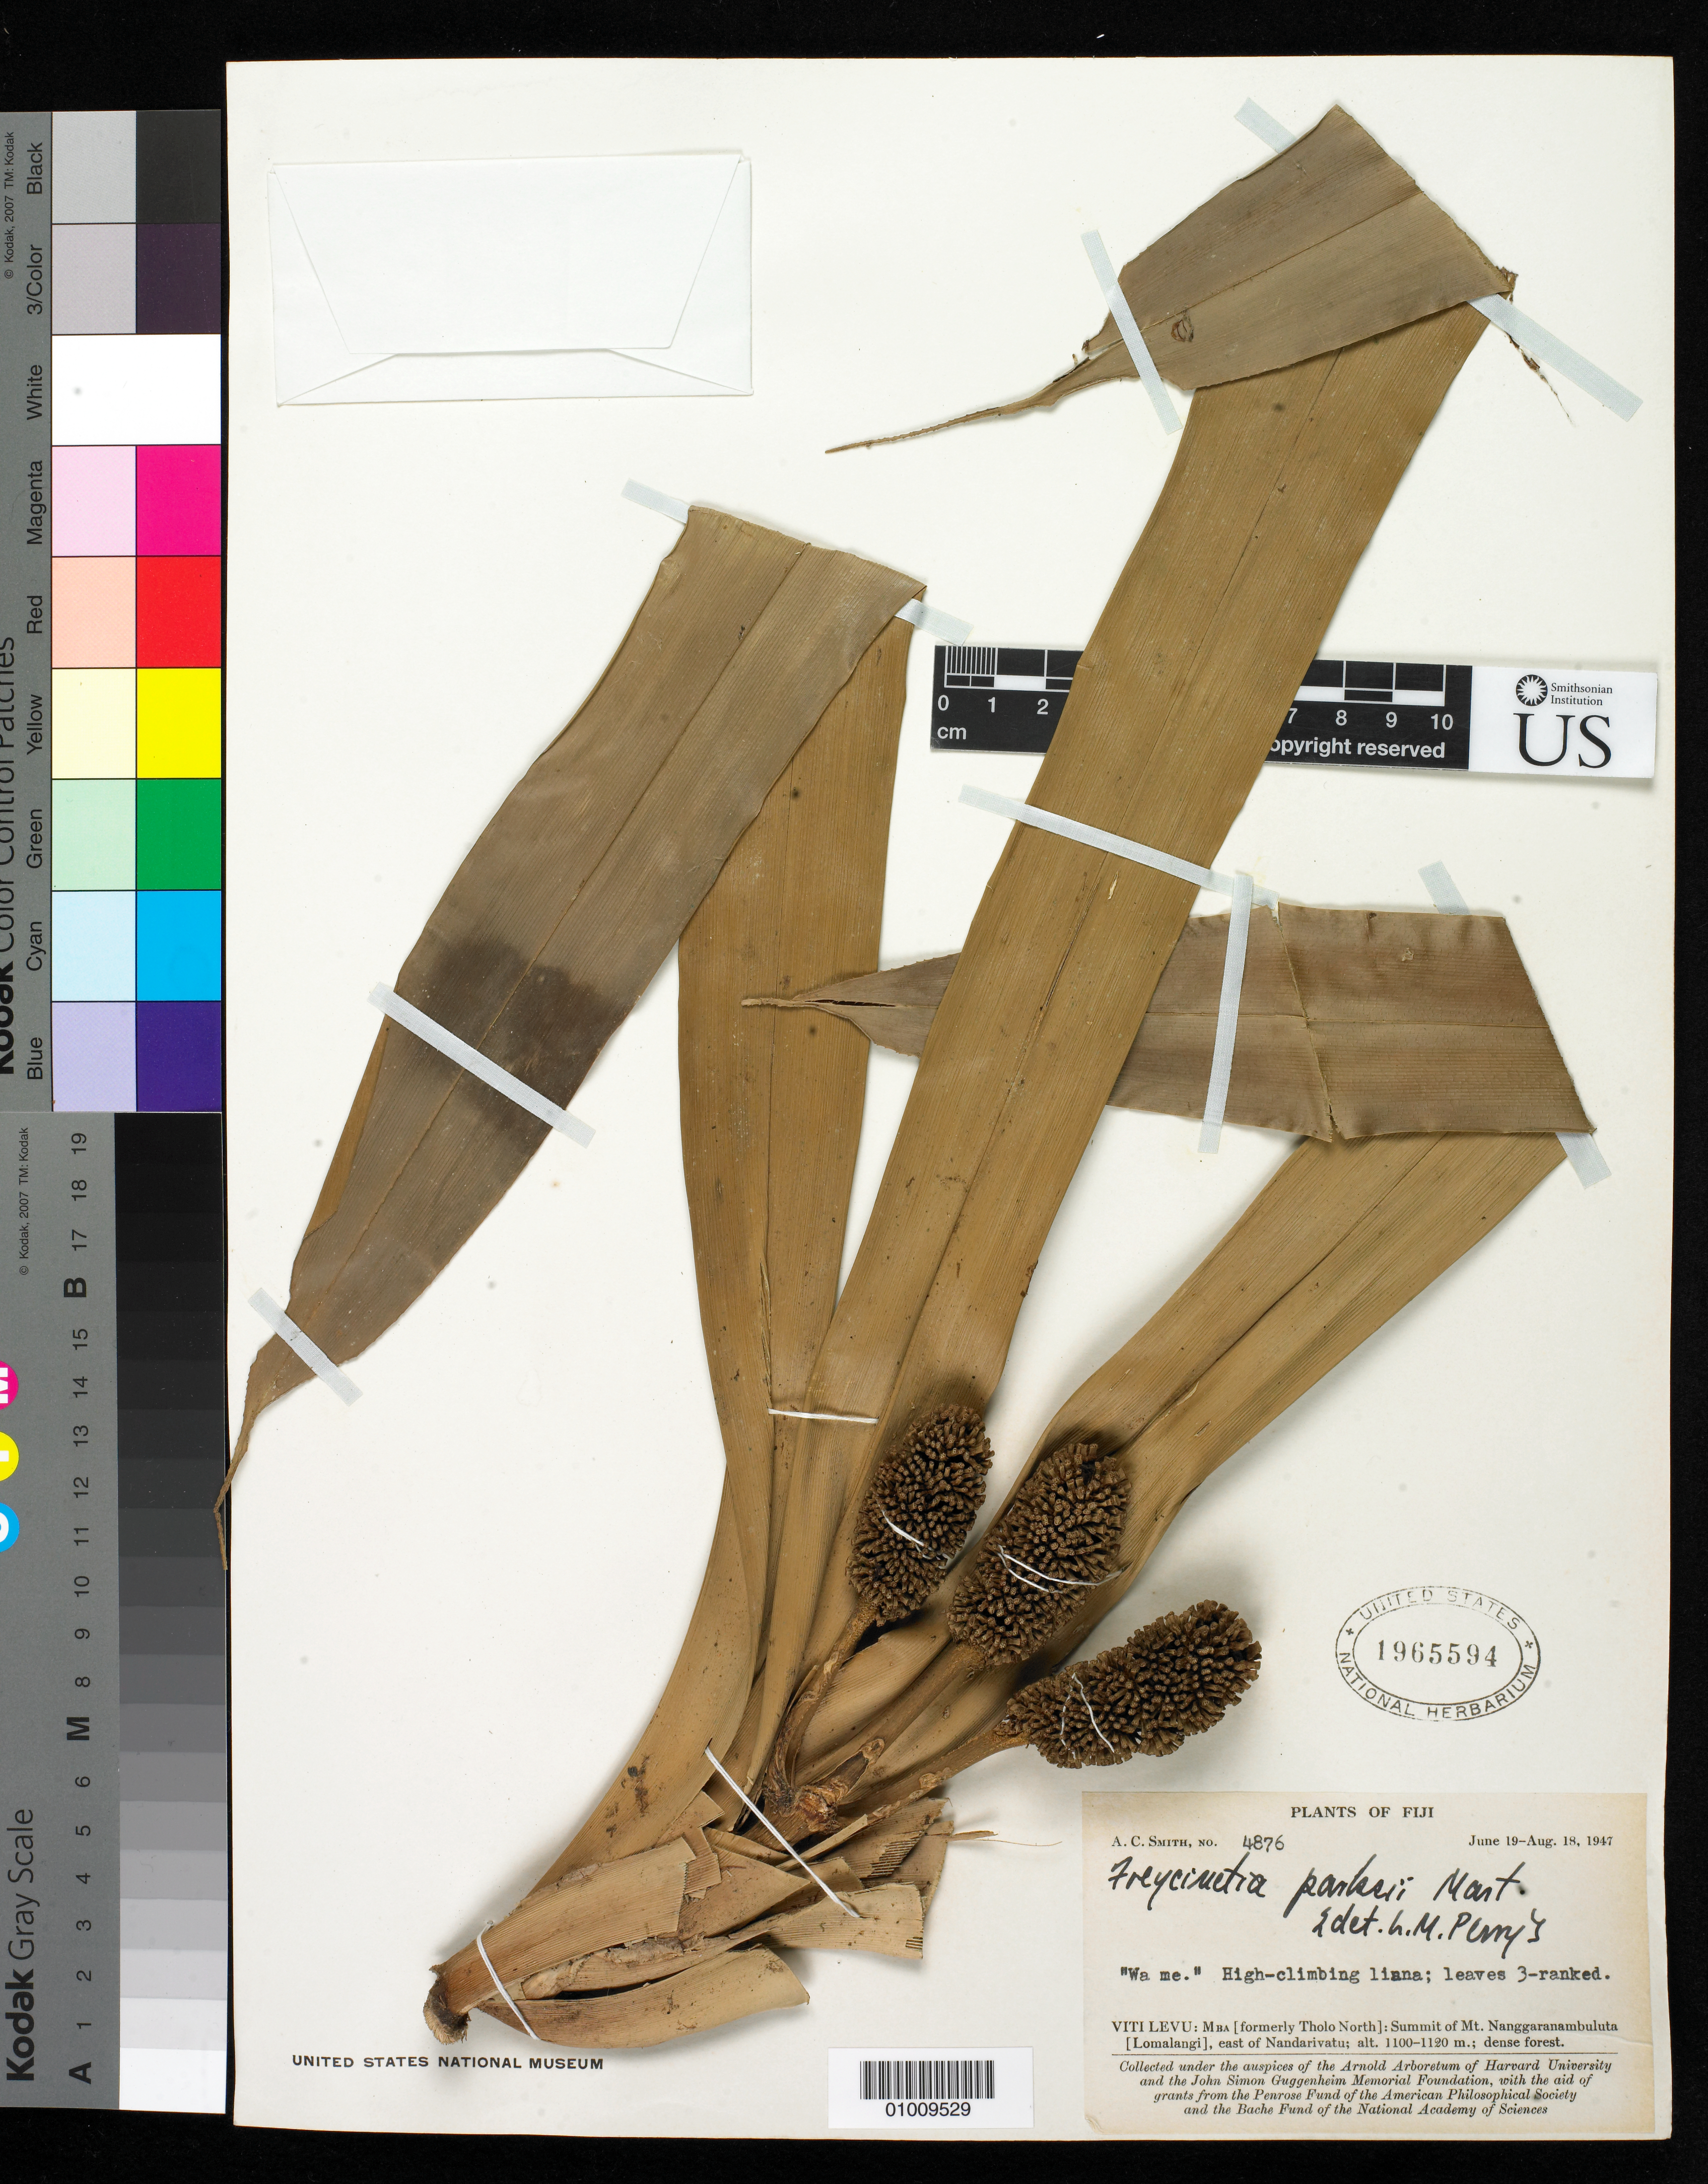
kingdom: Plantae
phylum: Tracheophyta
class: Liliopsida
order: Pandanales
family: Pandanaceae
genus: Freycinetia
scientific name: Freycinetia parksii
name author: Martelli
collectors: A. C. Smith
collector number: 4876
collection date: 1947-06-19/1947-08-18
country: Fiji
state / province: Mba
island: Viti Levu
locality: Summit of Mt. Nanggaranambuluta (Lomalangi), east of Nandarivatu, Mba (formerly Tholo North),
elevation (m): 1100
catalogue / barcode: US 1965594